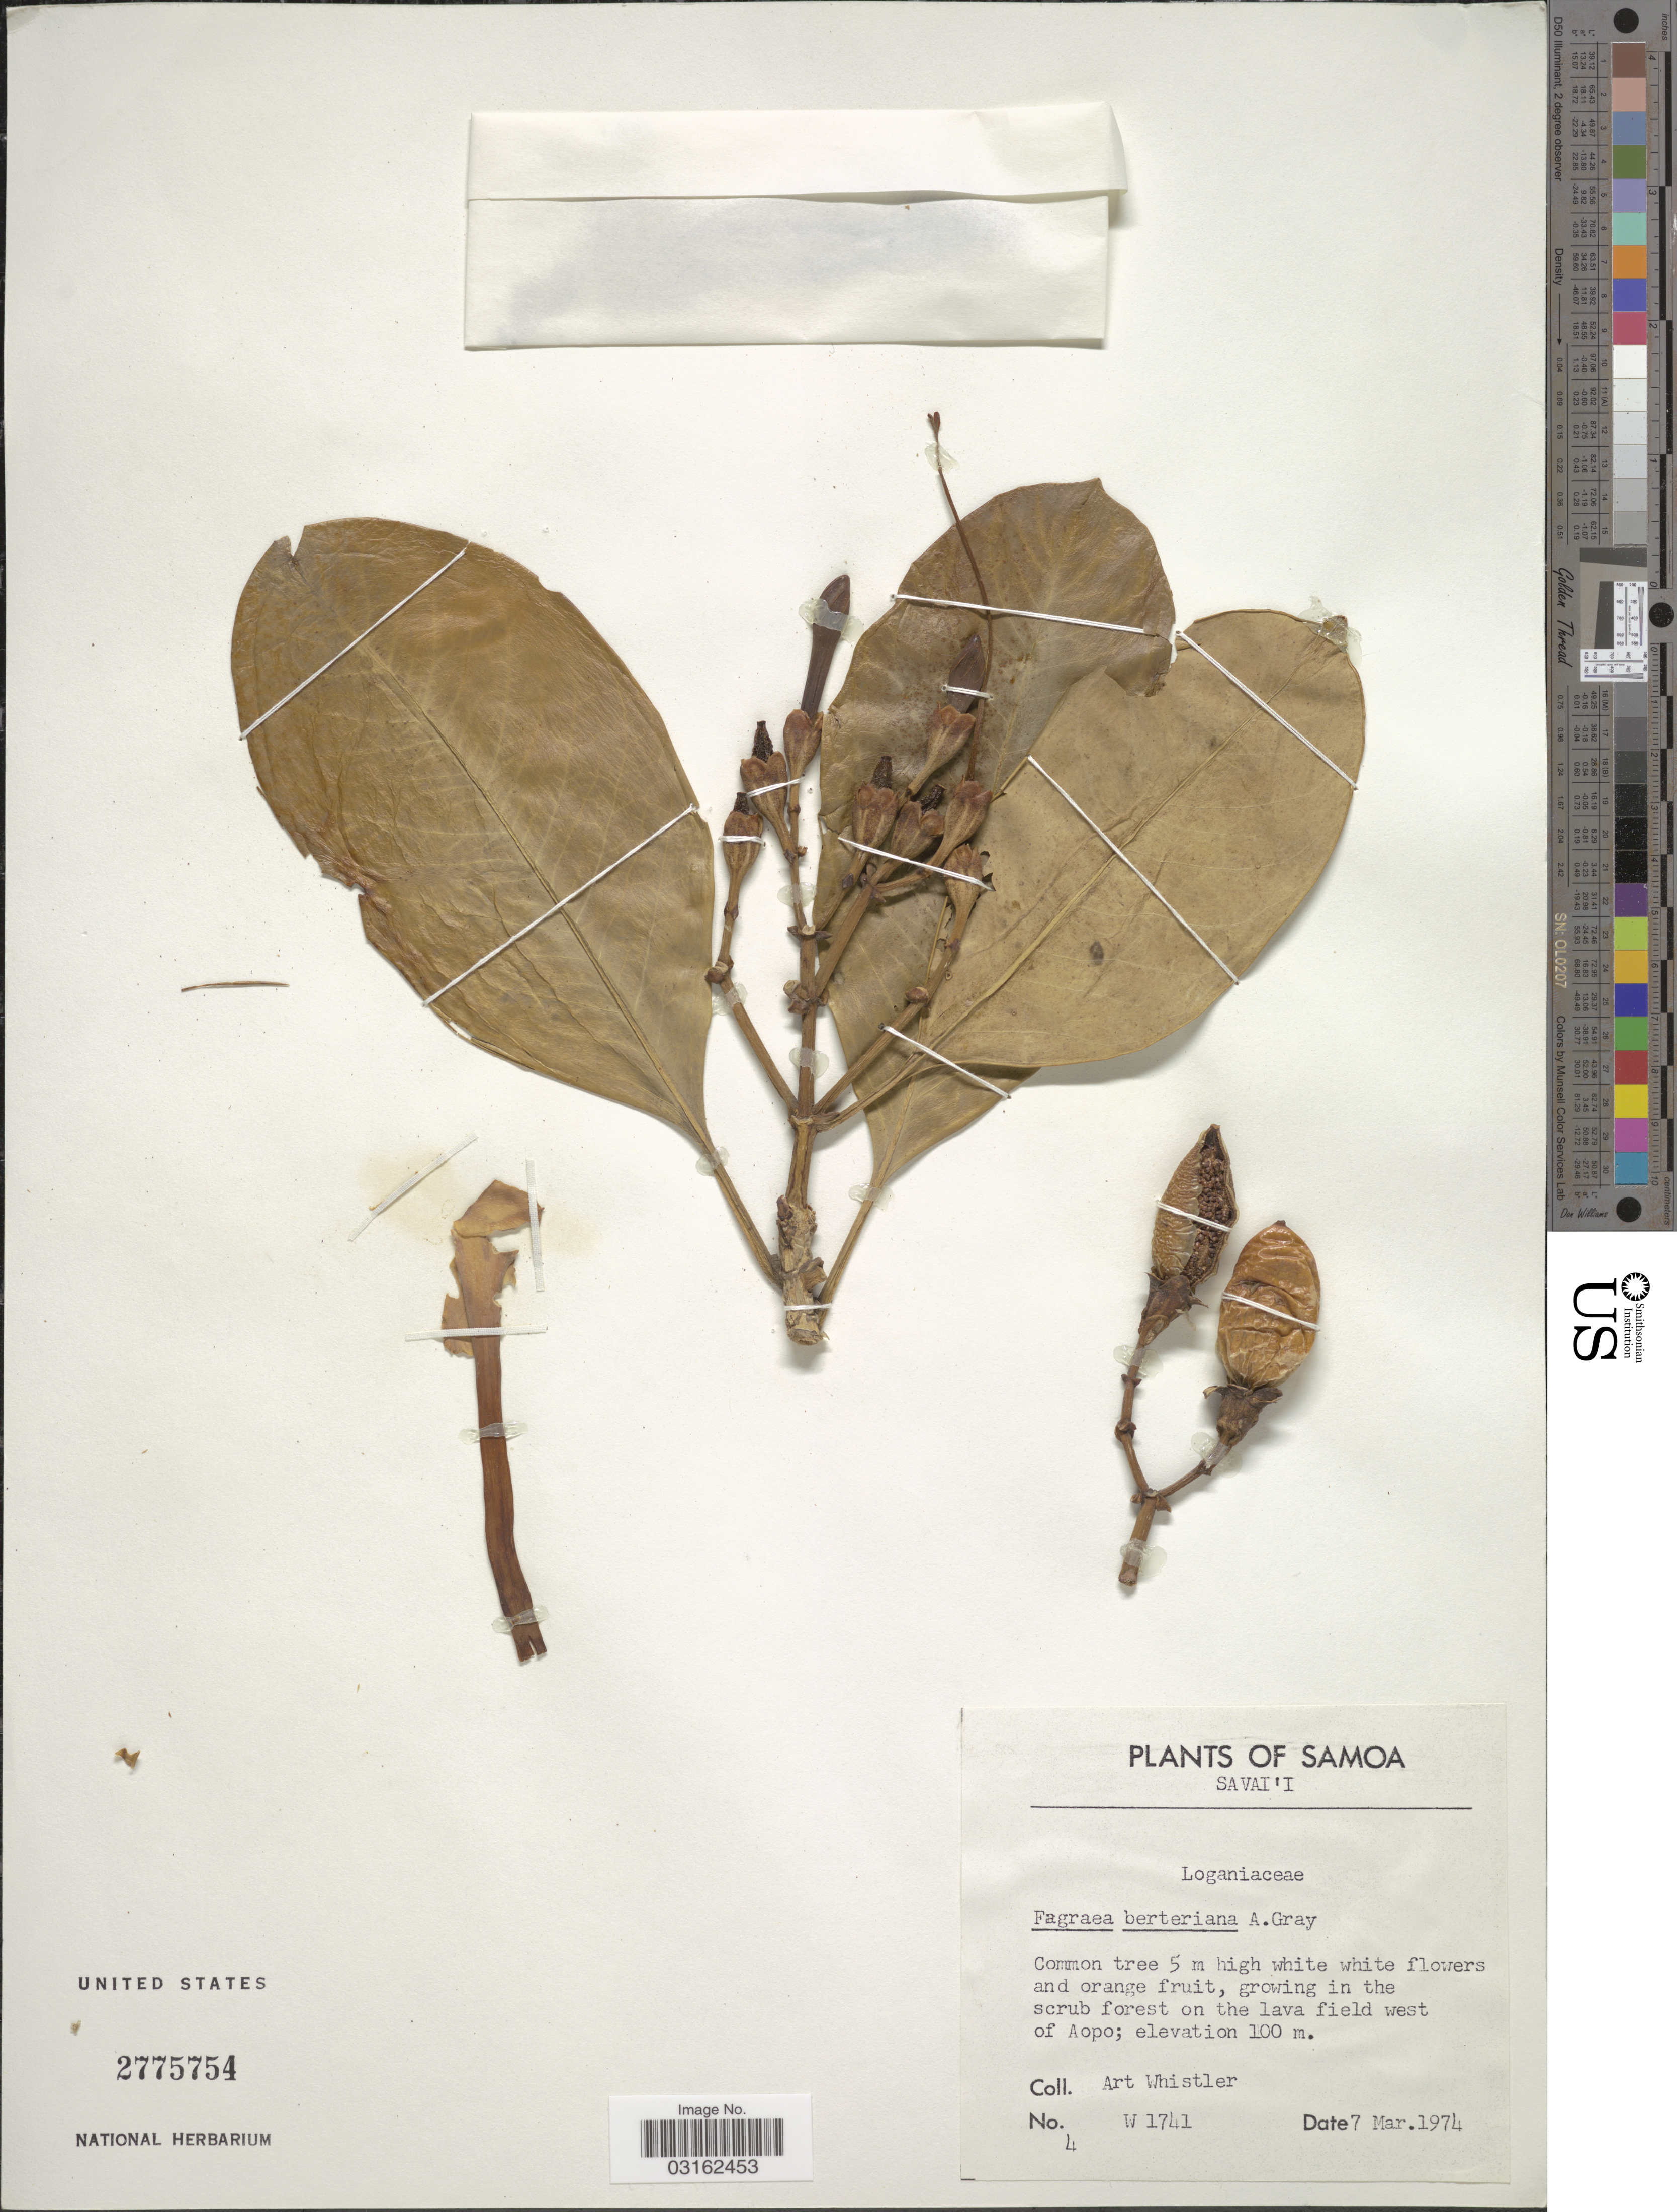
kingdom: Plantae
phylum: Tracheophyta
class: Magnoliopsida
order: Gentianales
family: Gentianaceae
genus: Fagraea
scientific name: Fagraea berteroana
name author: A. Gray ex Benth.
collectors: A. Whistler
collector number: W1741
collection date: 1974-03-07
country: Samoa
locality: Samoa. Savai'i. On the lava field west of Aopo.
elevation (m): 100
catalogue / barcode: US 2775754